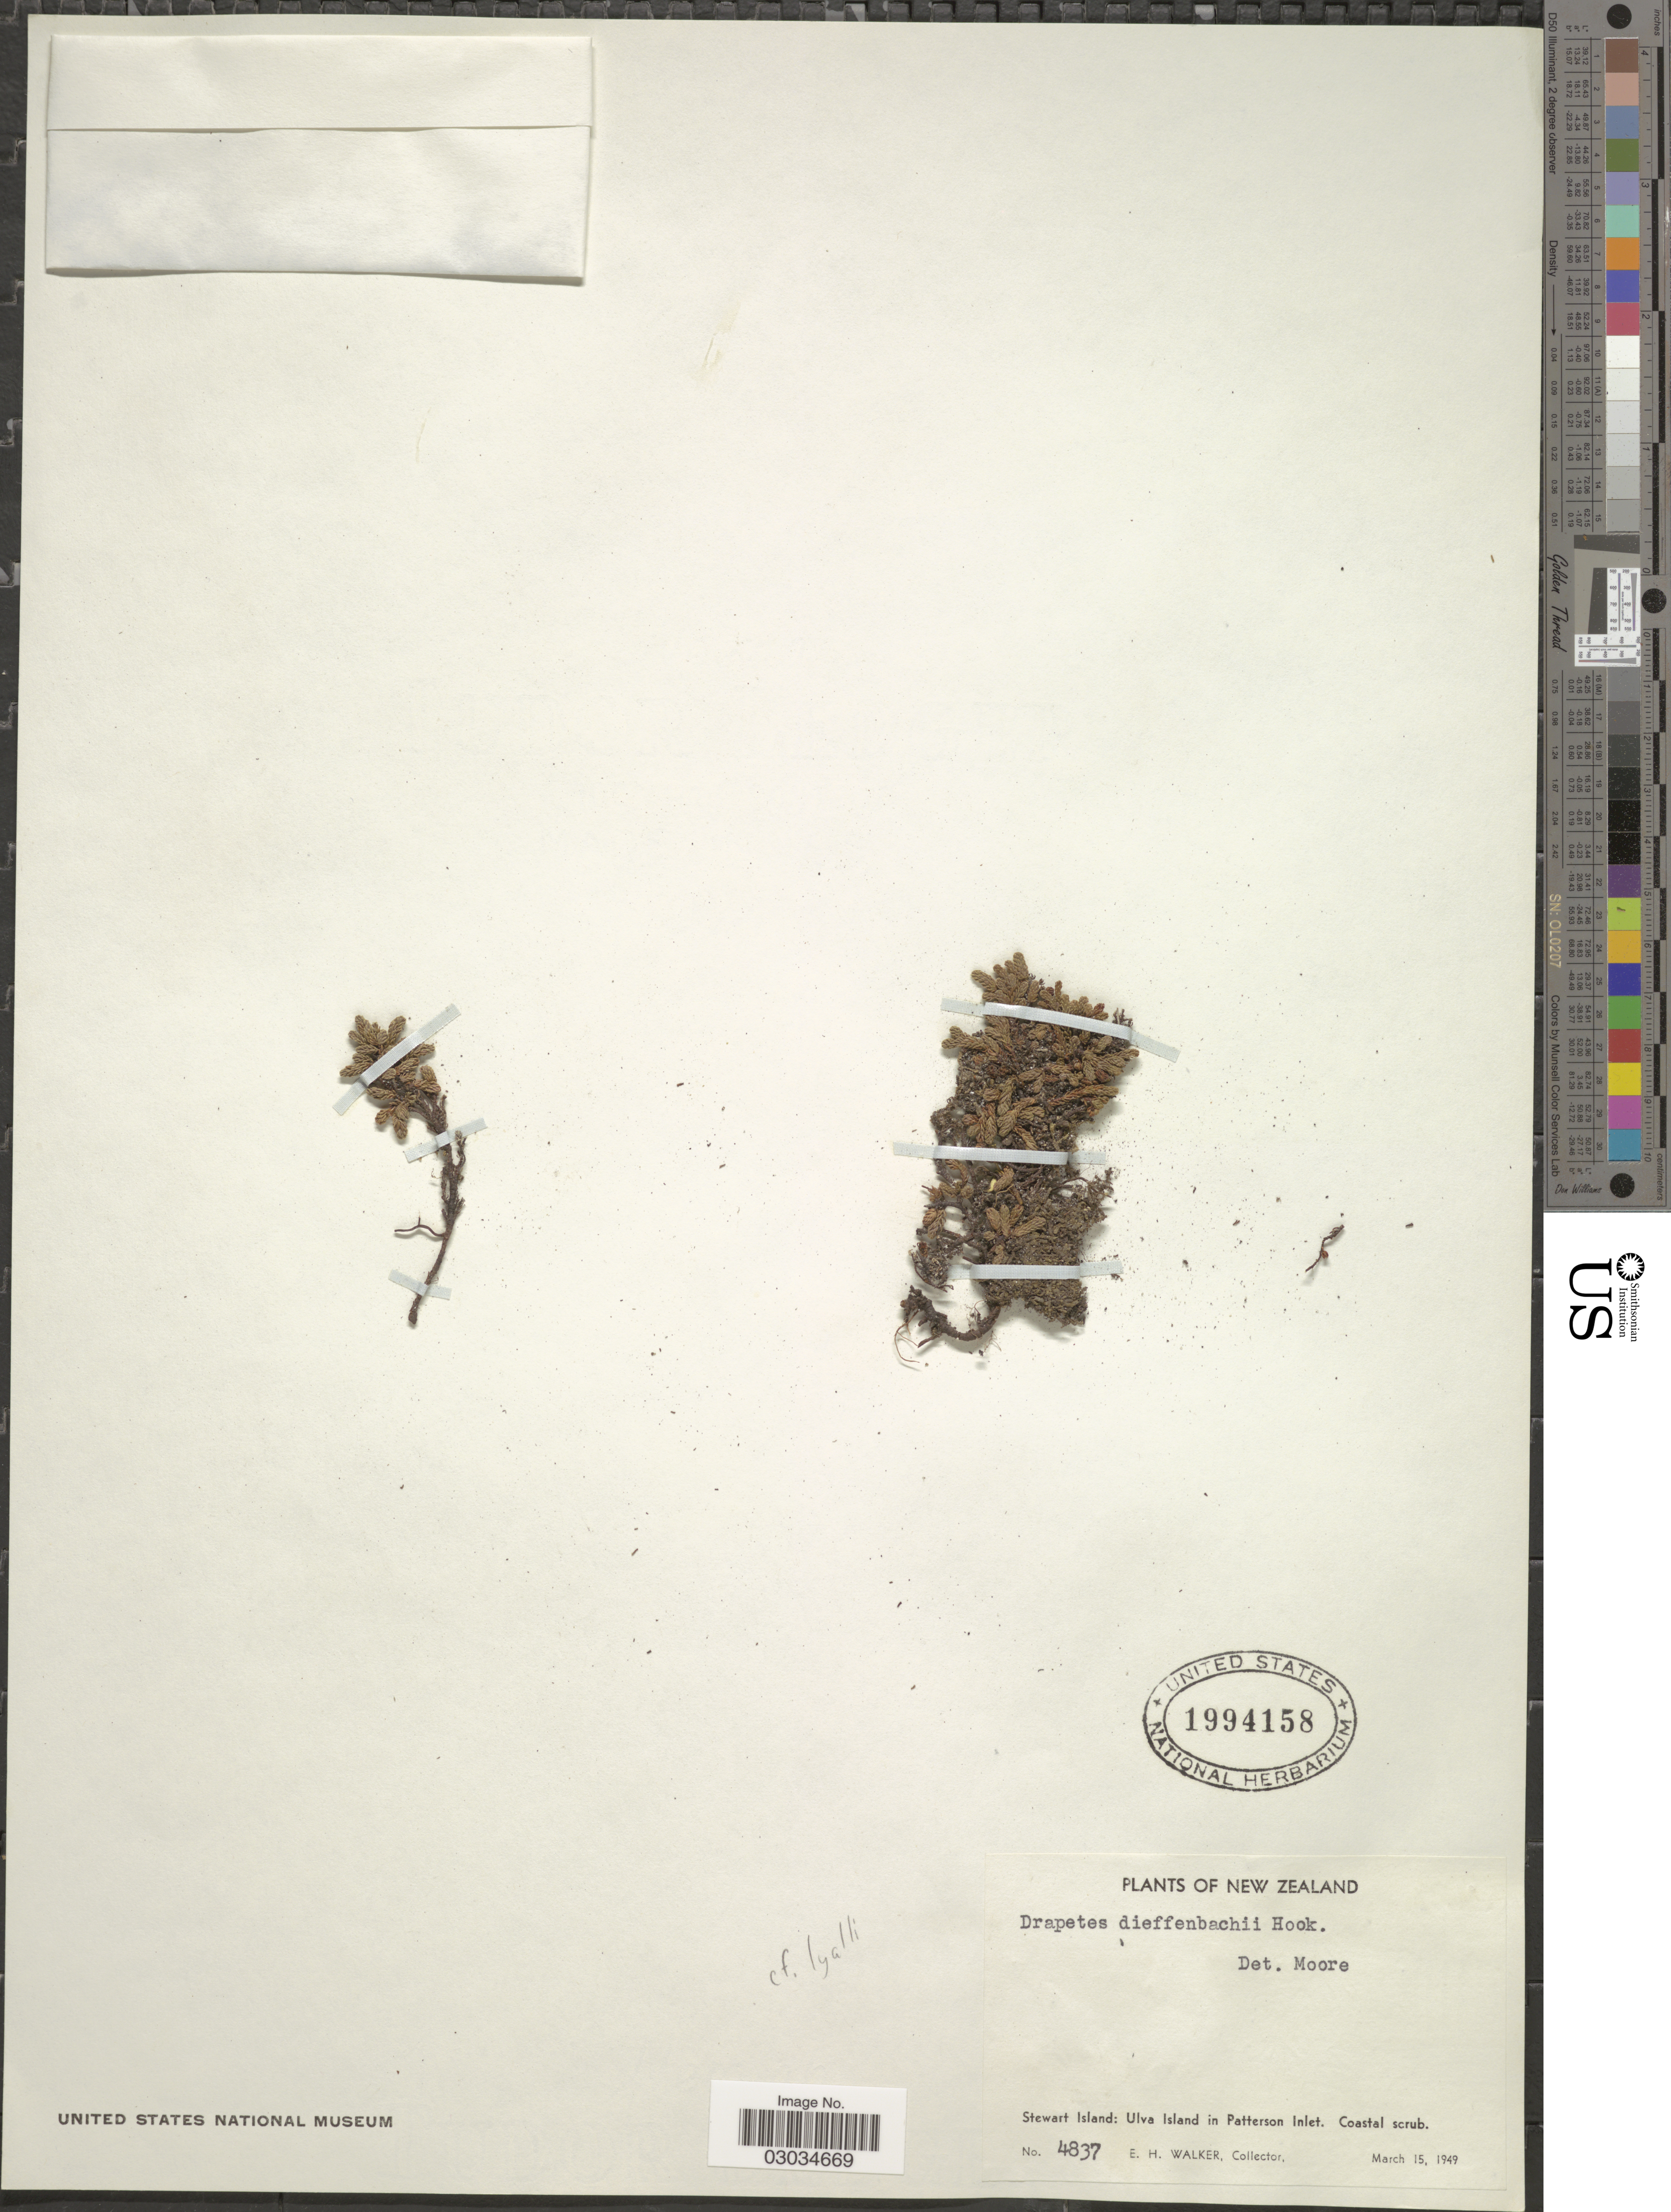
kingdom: Plantae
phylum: Tracheophyta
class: Magnoliopsida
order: Malvales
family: Thymelaeaceae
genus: Kelleria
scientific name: Kelleria dieffenbachii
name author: (Hook.) Endl.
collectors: E. H. Walker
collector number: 4837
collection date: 1949-03-15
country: New Zealand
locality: Stewart Island: Ulva Island in Patterson Inlet.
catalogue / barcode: US 1994158